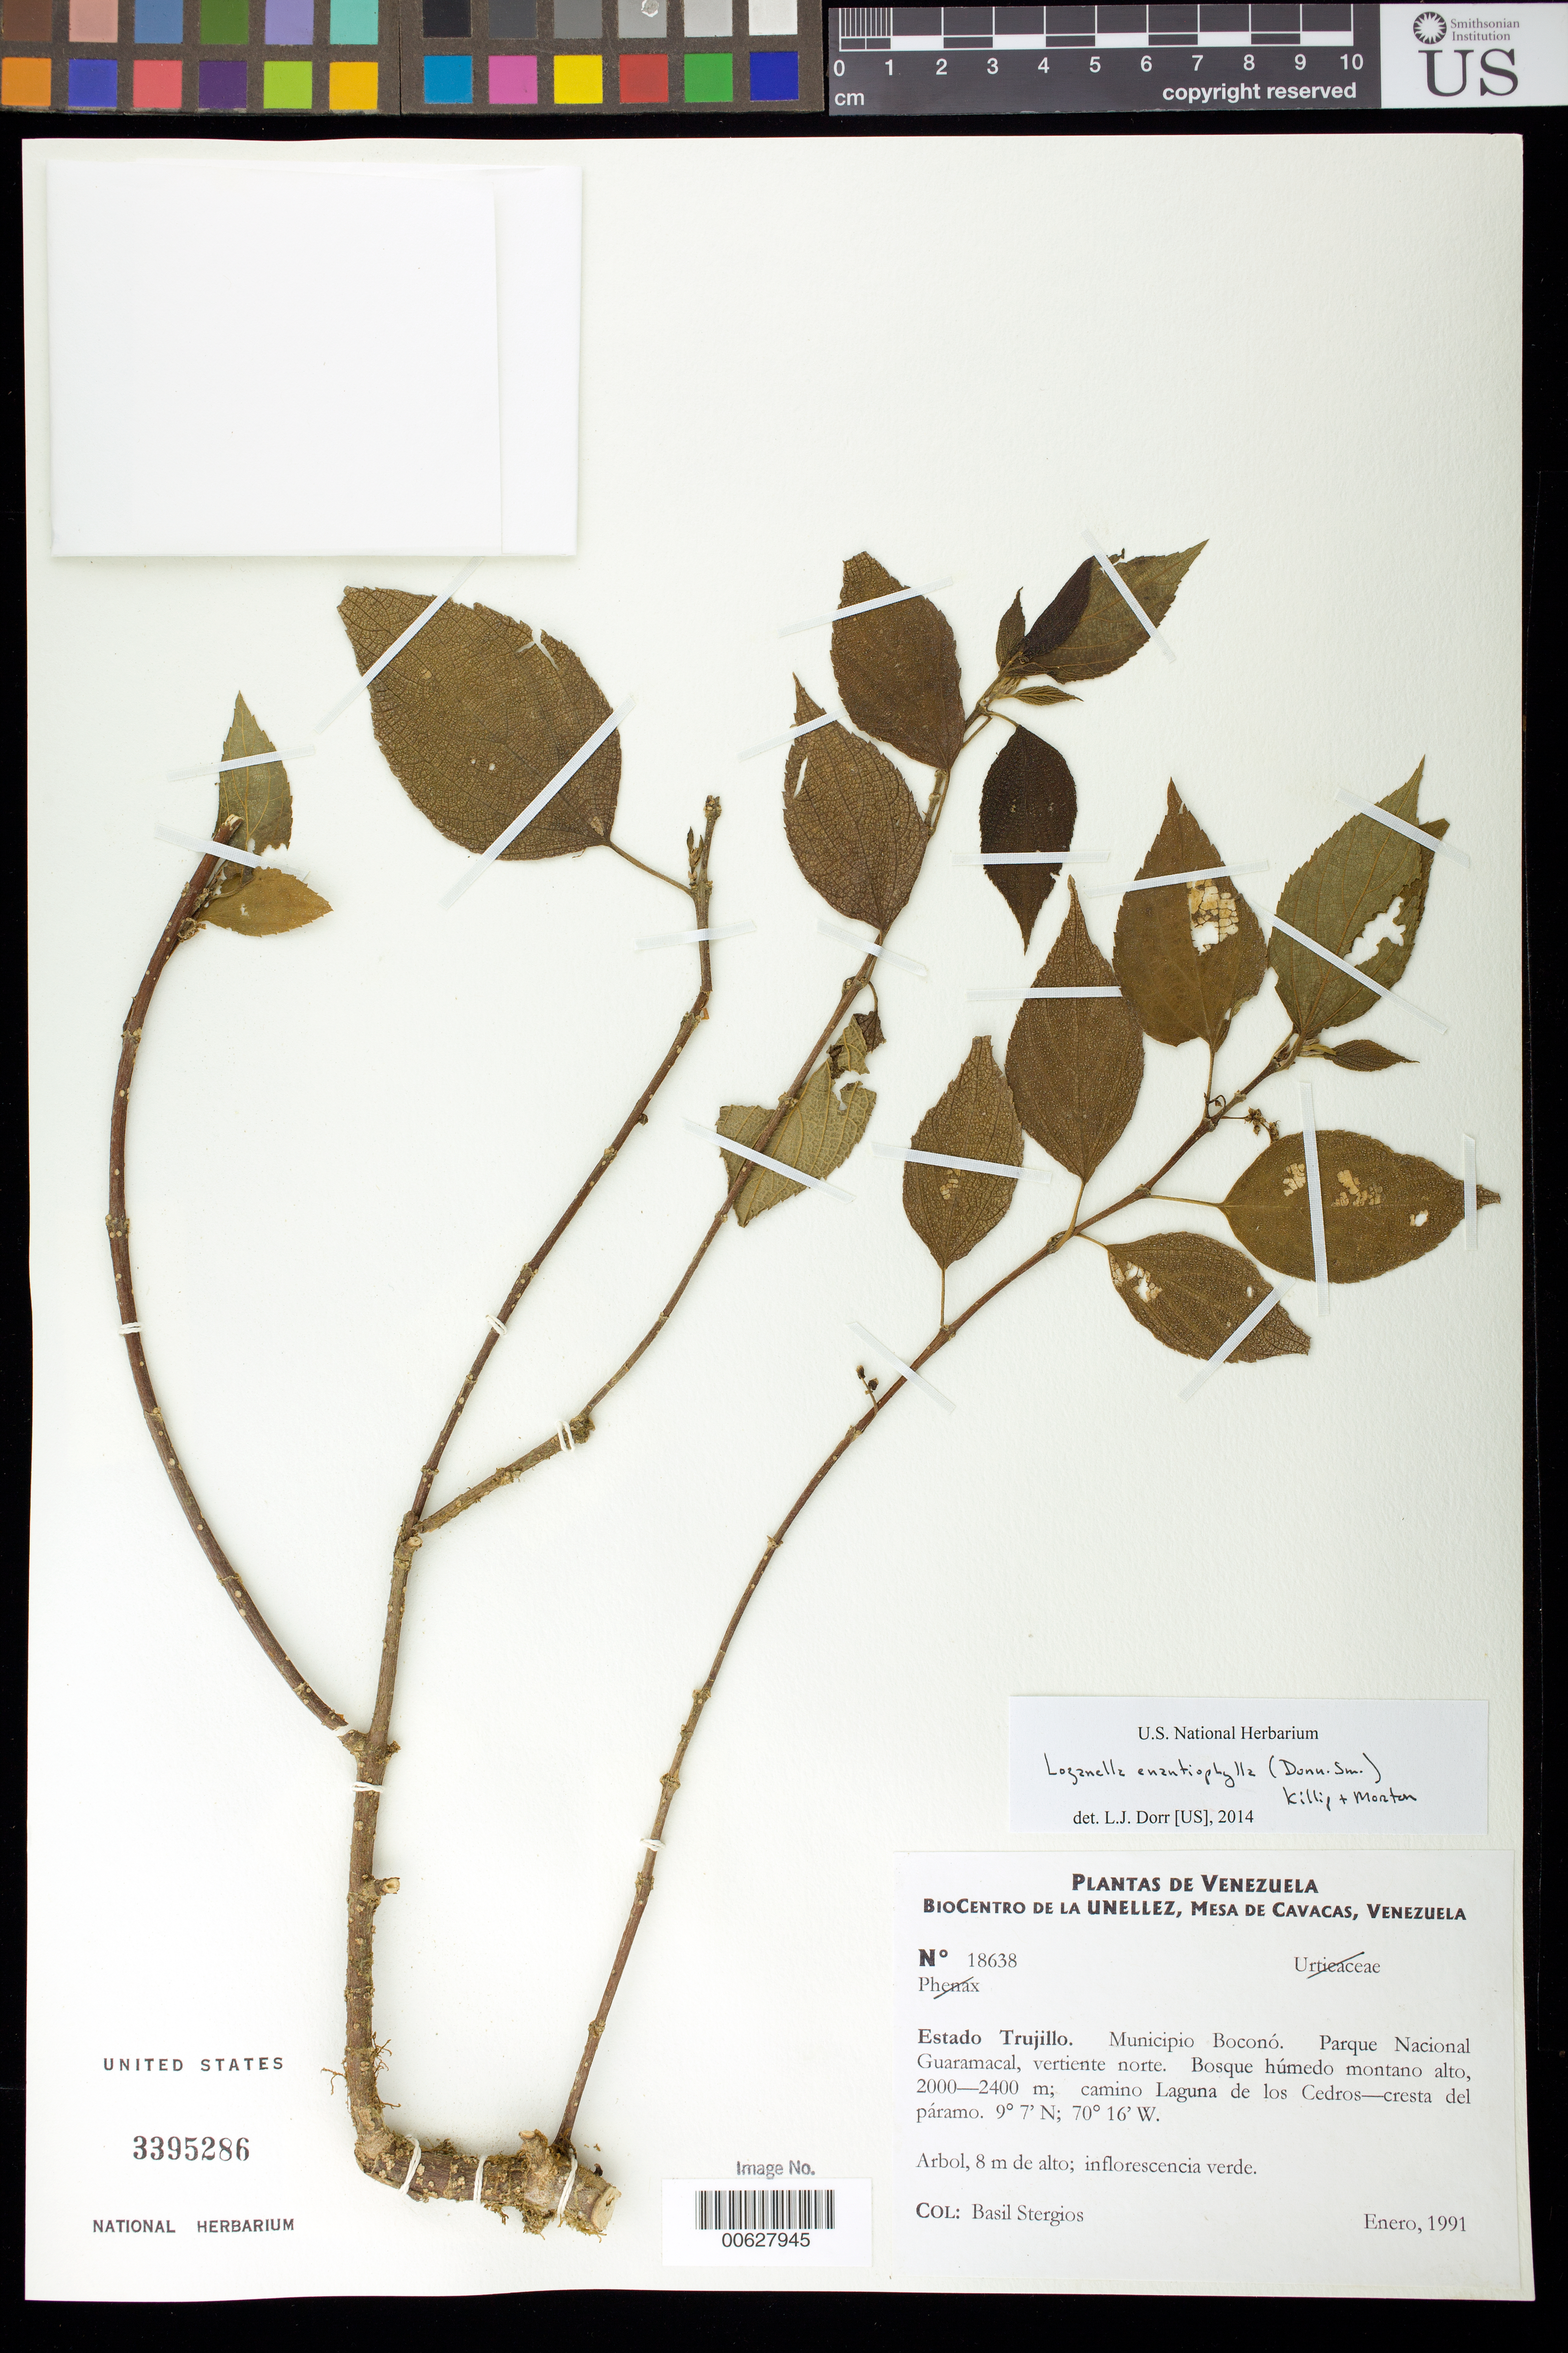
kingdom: Plantae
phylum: Tracheophyta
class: Magnoliopsida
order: Rosales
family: Cannabaceae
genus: Lozanella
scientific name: Lozanella enantiophylla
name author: (Donn. Sm.) Killip & C.V. Morton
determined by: Dorr, L. J., (BOT), Smithsonian Institution - National Museum of Natural History (UNITED STATES)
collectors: B. G. Stergios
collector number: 18638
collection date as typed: Jan 1991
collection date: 1991-01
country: Venezuela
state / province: Trujillo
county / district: Boconó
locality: Parque Nacional Guaramacal, vertiente N, camino laguna de los Cedros-cresta del páramo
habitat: Bosque húmedo montano alto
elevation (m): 2000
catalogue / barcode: US 3395286